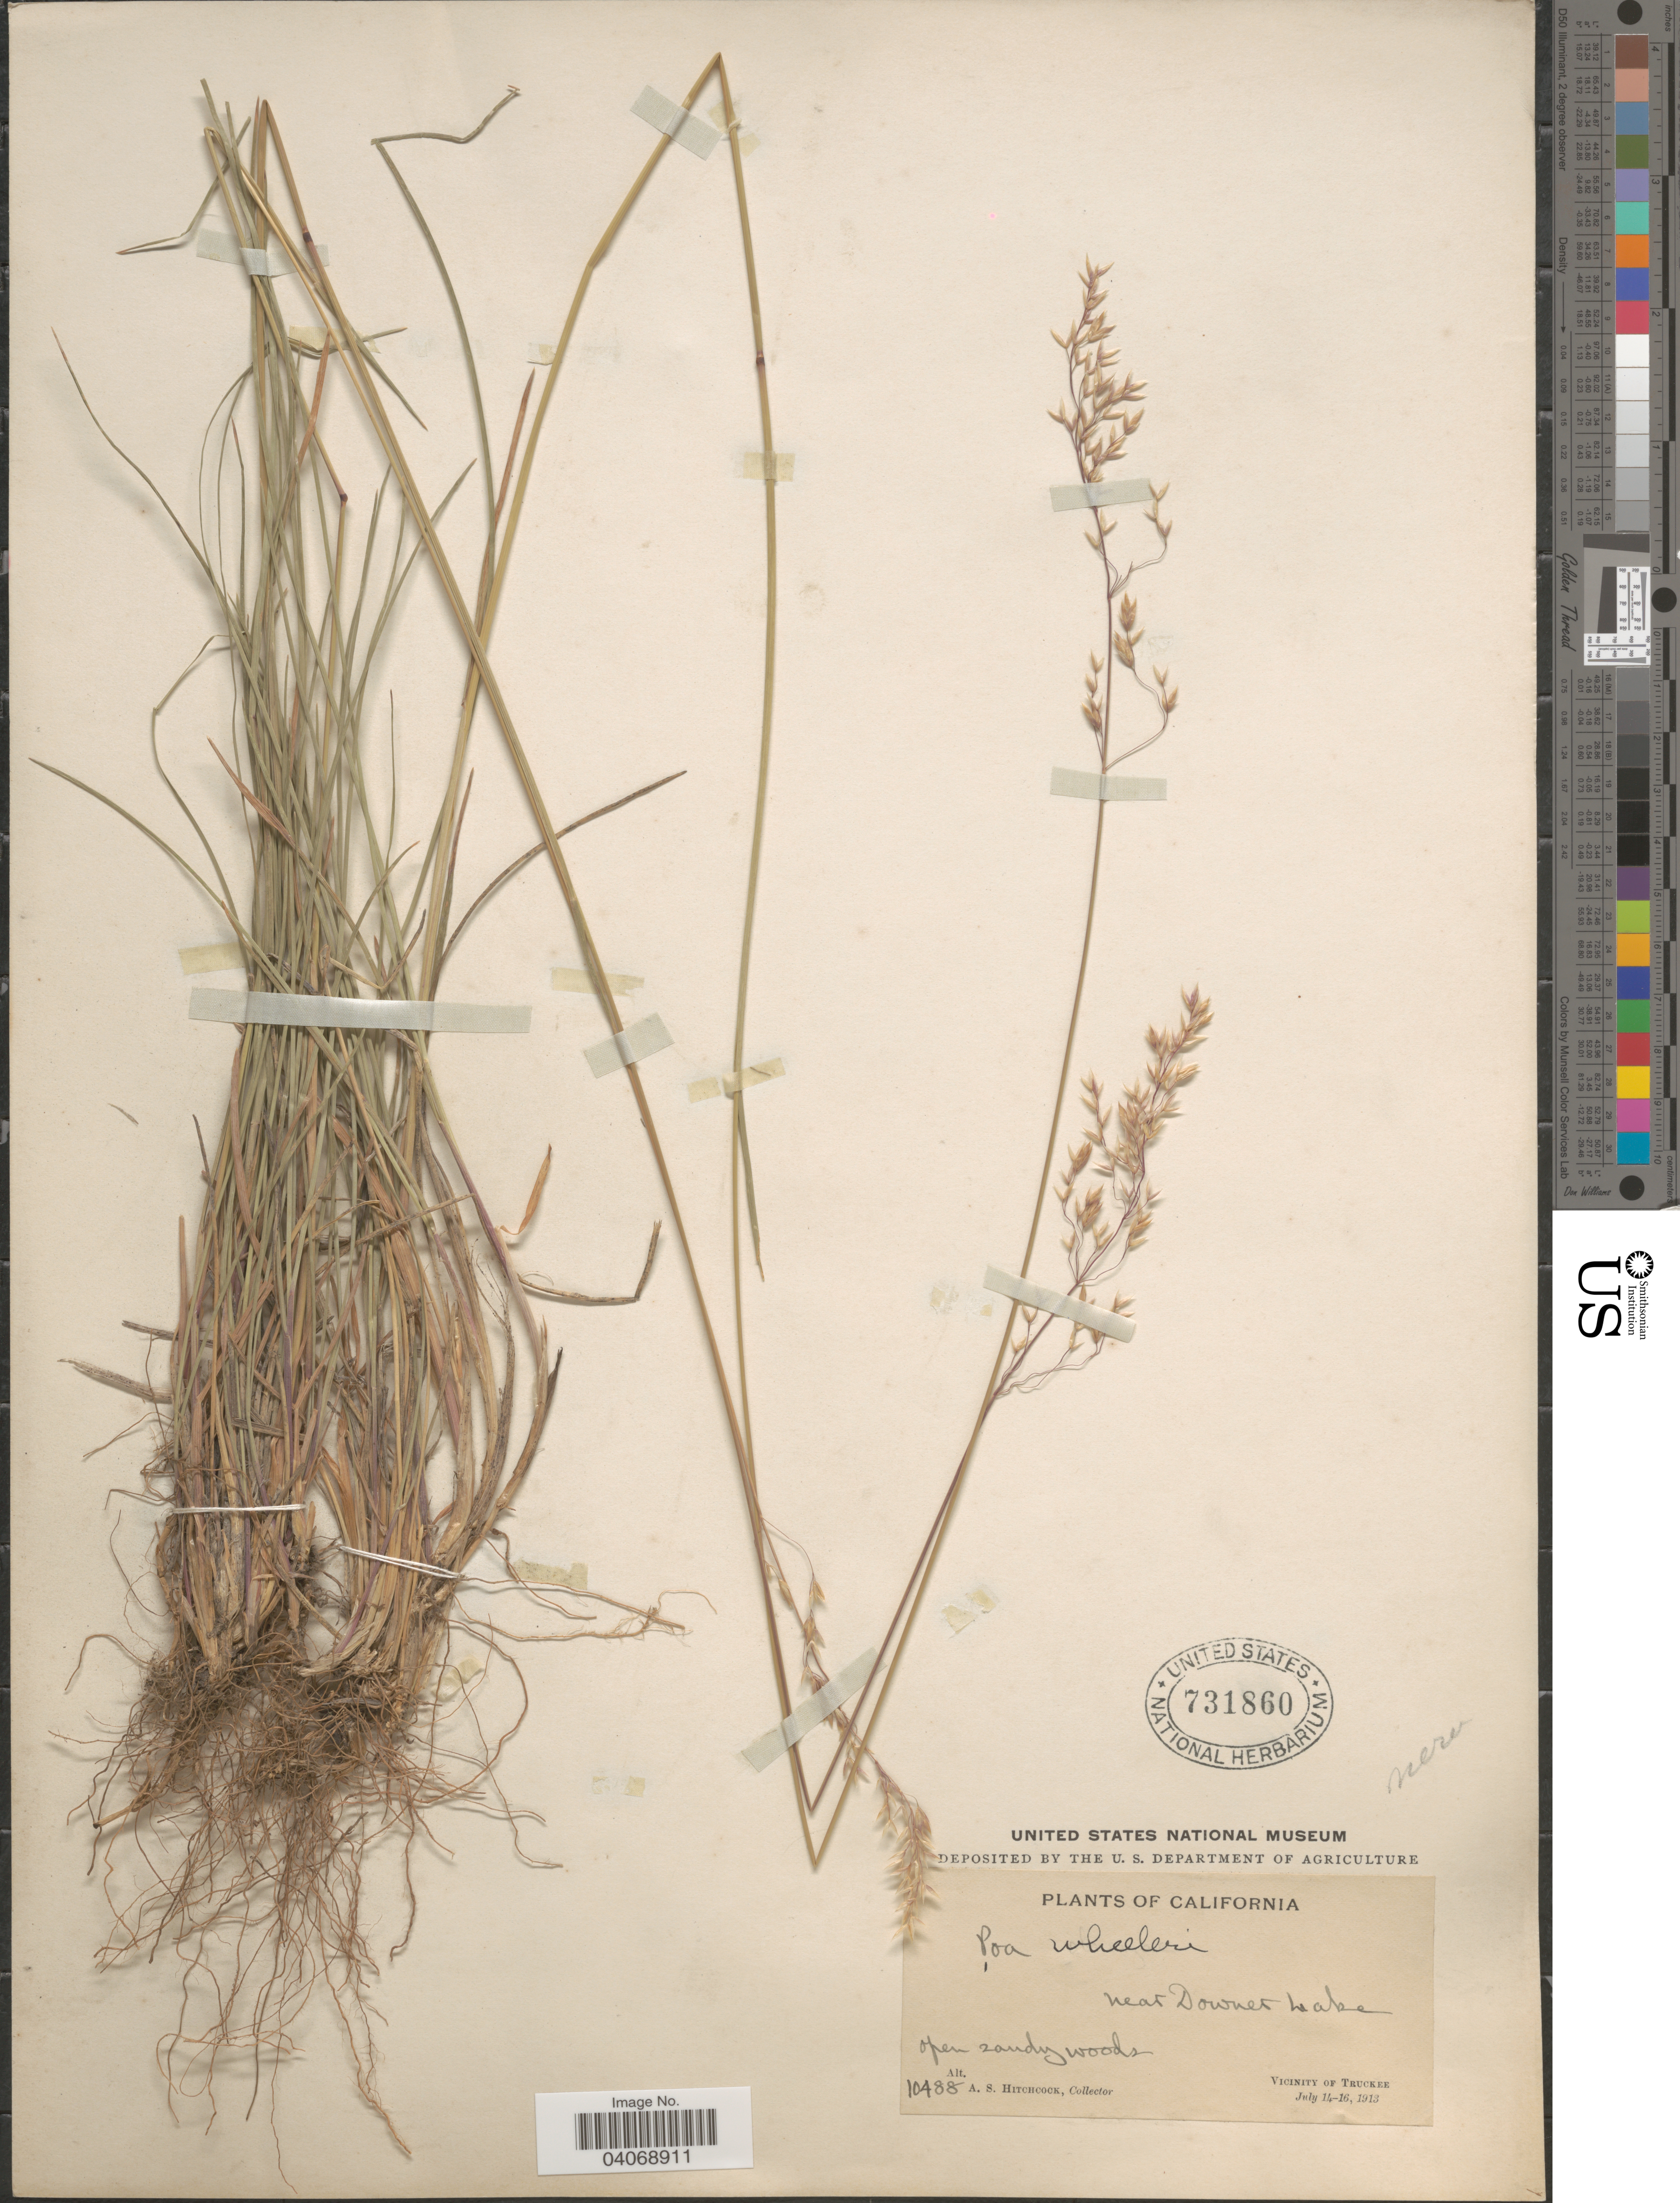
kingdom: Plantae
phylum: Tracheophyta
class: Liliopsida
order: Poales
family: Poaceae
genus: Poa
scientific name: Poa wheeleri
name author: Vasey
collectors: A. S. Hitchcock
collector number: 10488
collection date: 1913-07-14/1913-07-16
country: United States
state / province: California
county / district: Nevada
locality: Near downer Lake. Vicinity of Truckee.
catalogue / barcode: US 731860